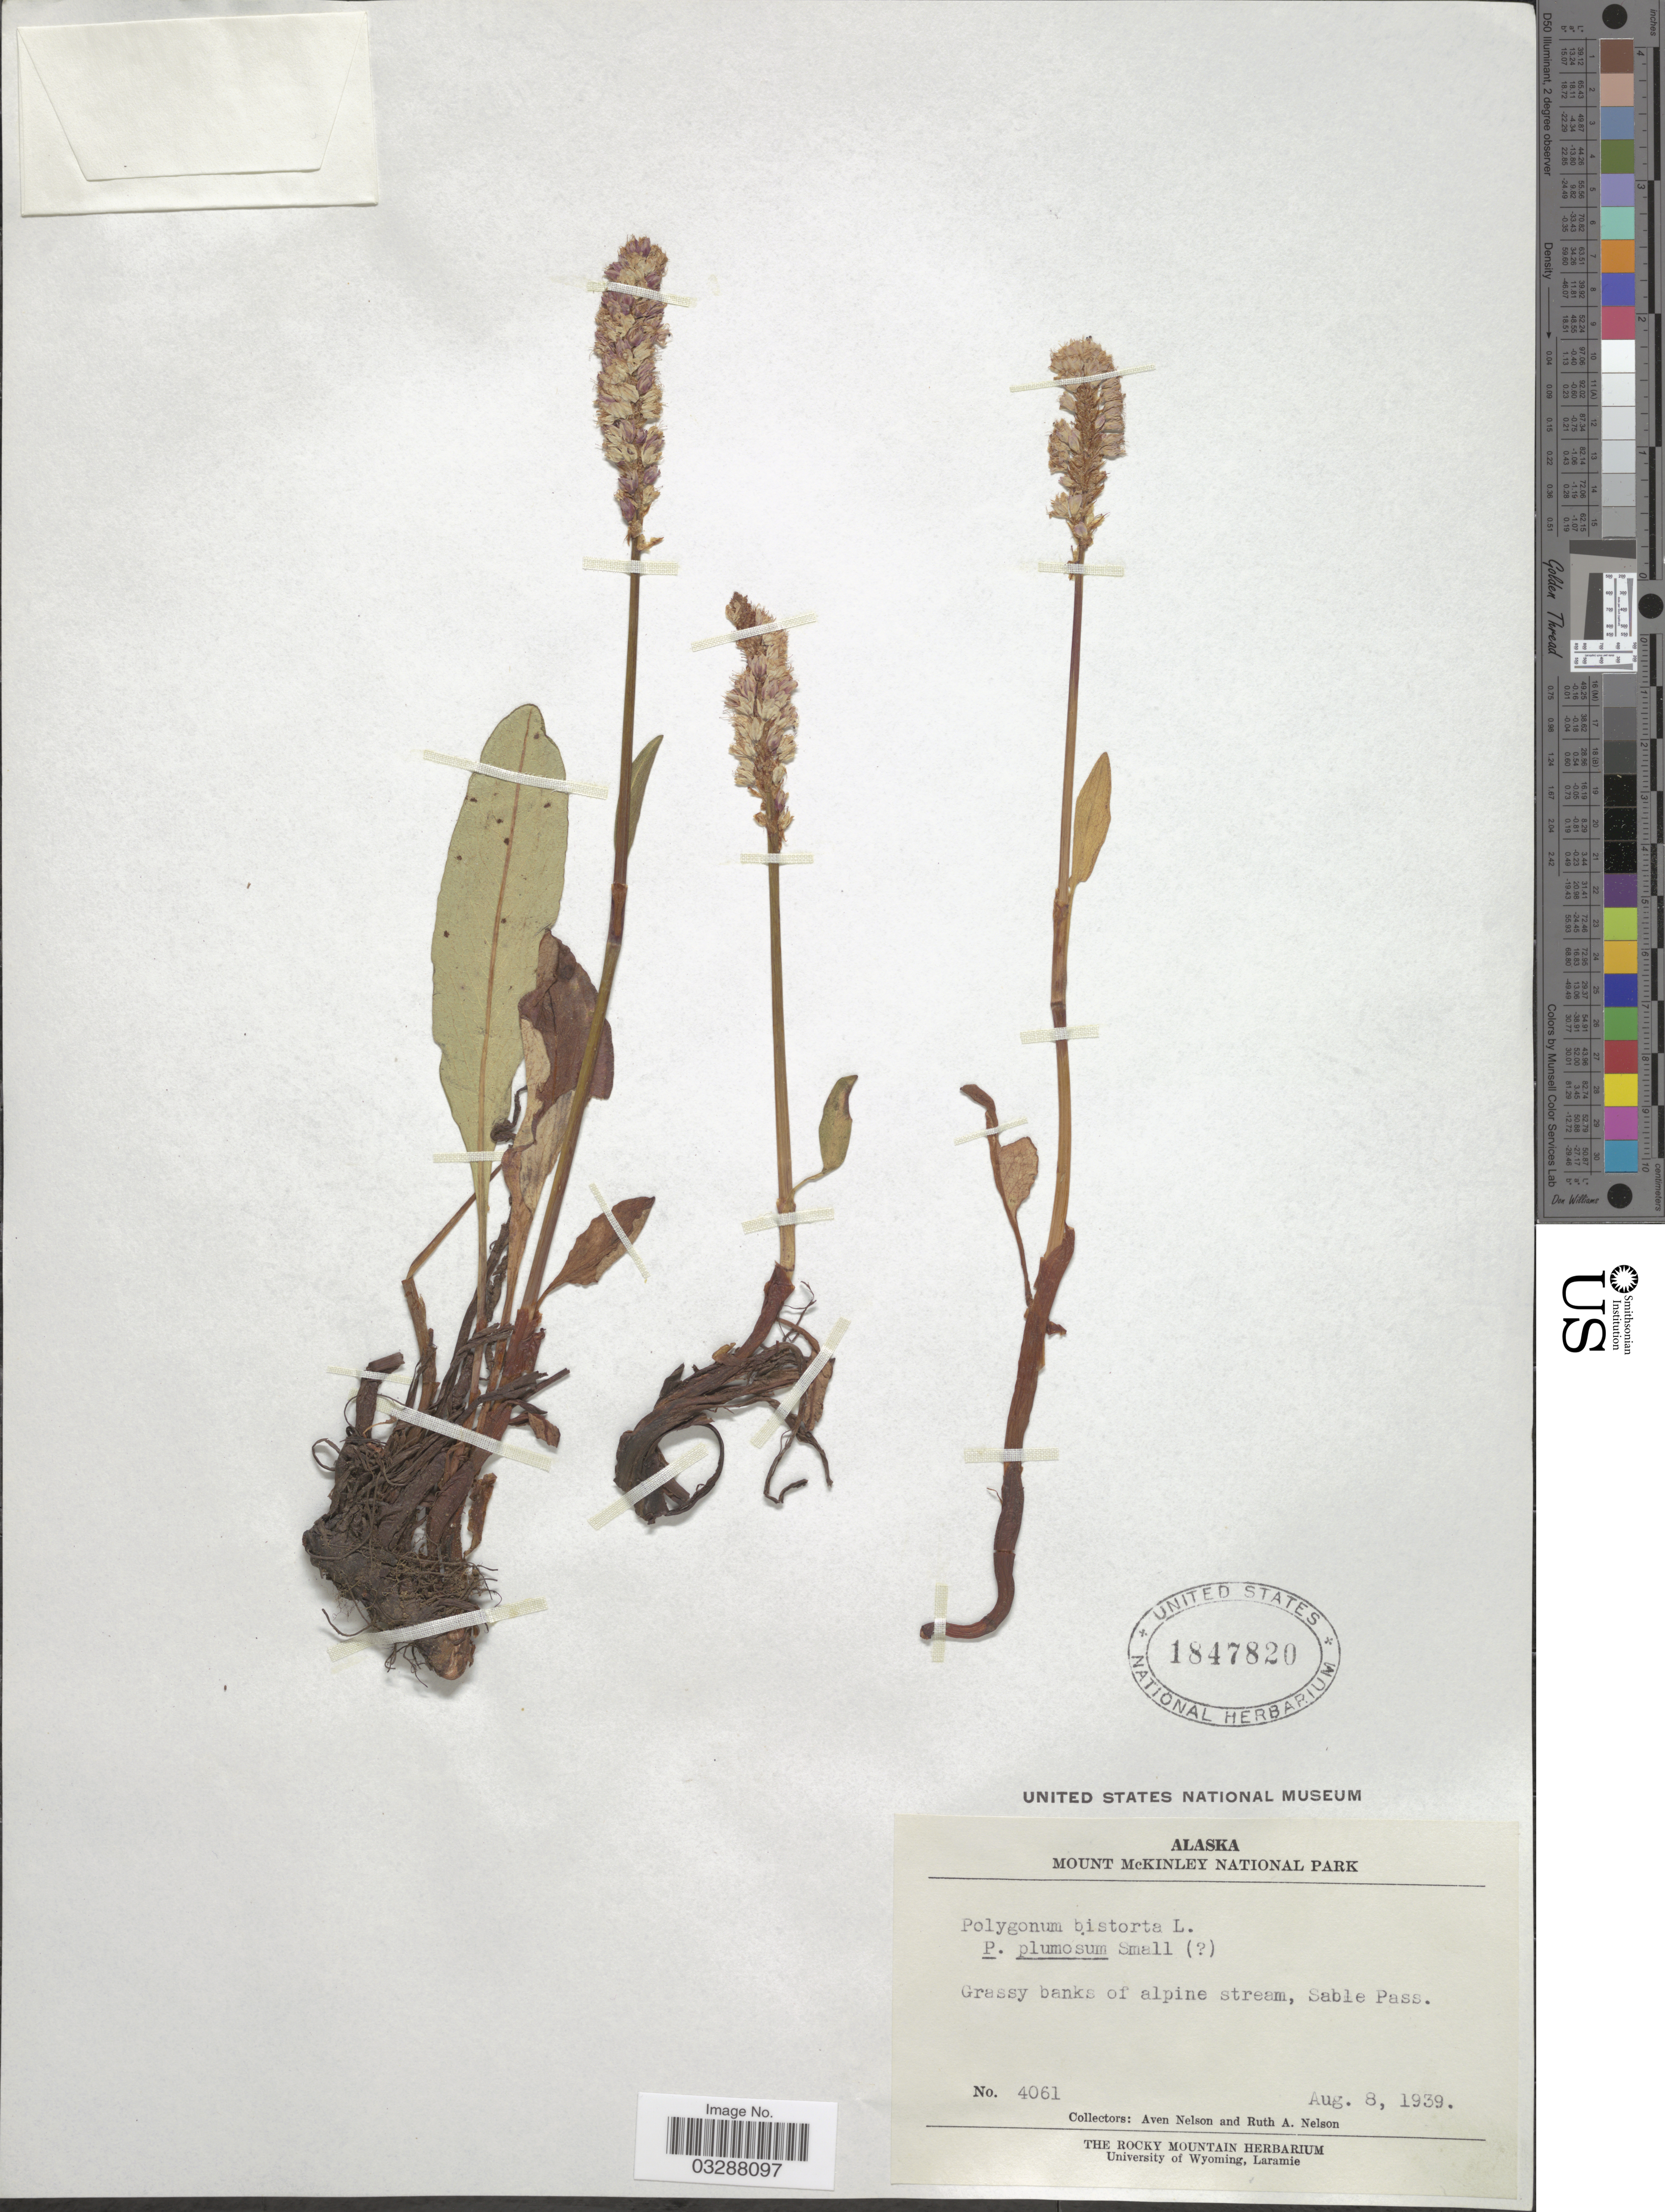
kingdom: Plantae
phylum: Tracheophyta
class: Magnoliopsida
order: Caryophyllales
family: Polygonaceae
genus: Bistorta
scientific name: Bistorta plumosa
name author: (Small) Greene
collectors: A. Nelson & R. A. Nelson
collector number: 4061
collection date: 1939-08-08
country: United States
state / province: Alaska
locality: Mount McKinley National Park. Grassy banks of alpine stream, Sable Pass.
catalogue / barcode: US 1847820